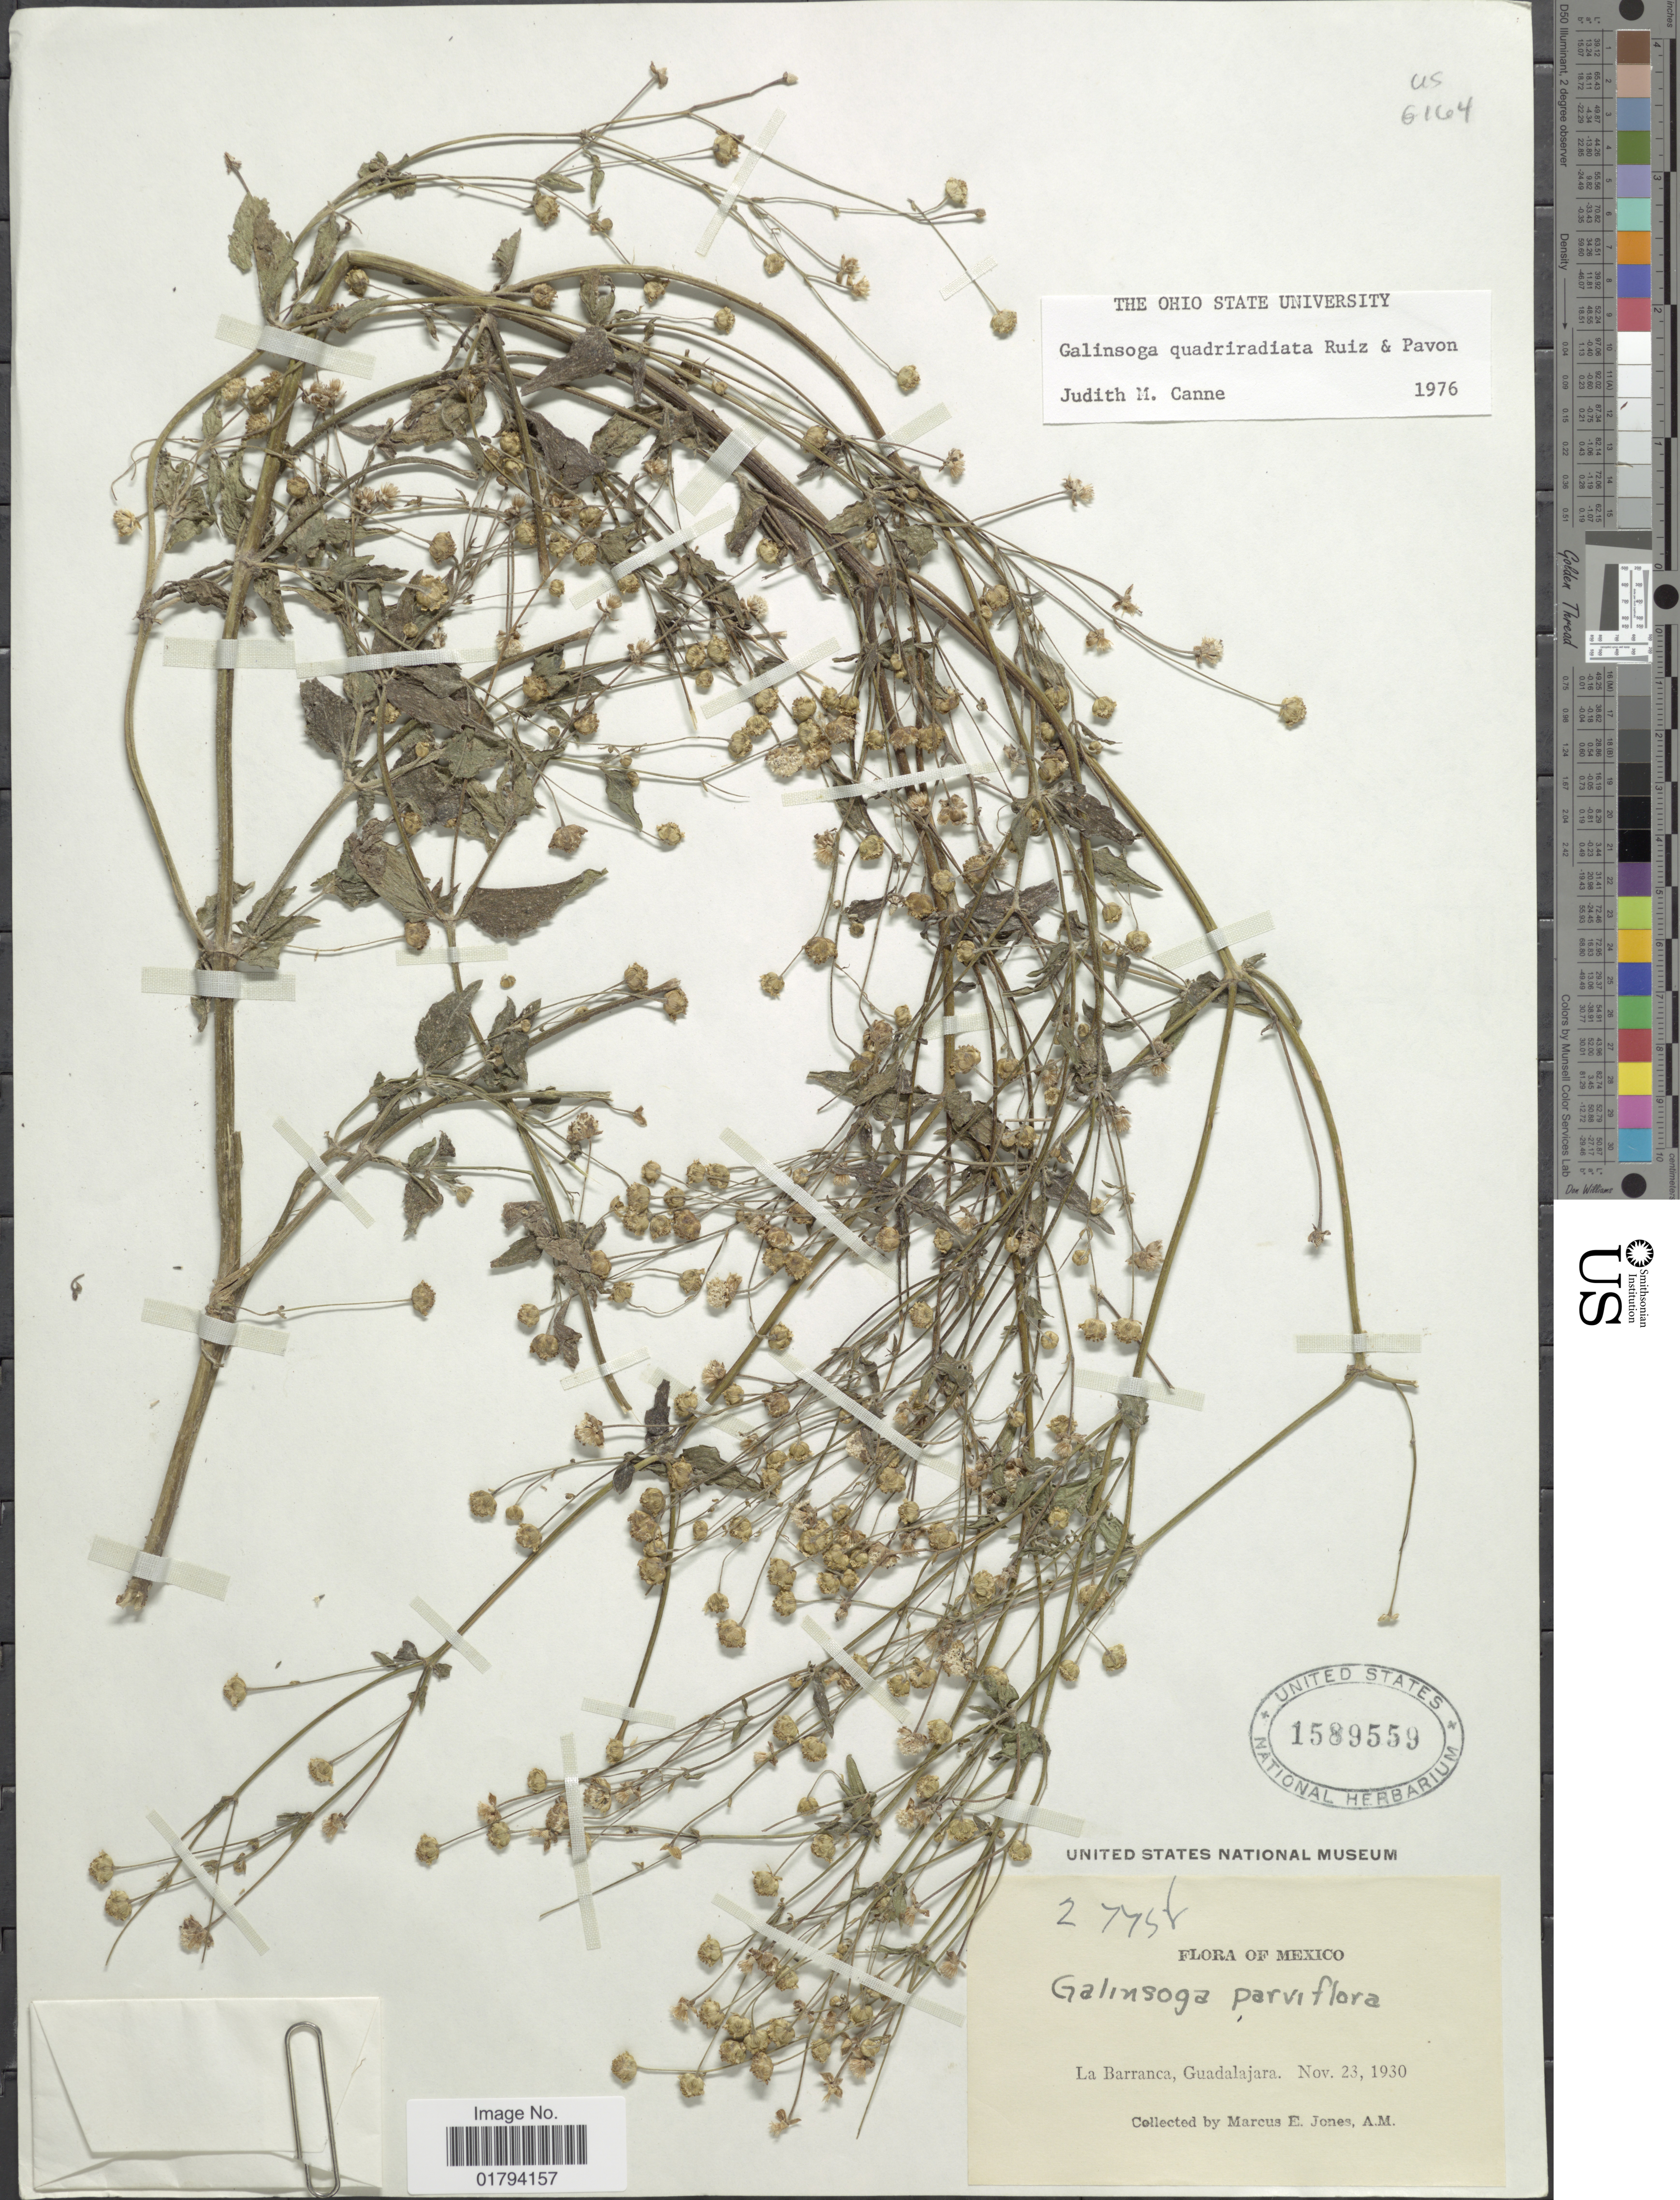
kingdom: Plantae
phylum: Tracheophyta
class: Magnoliopsida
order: Asterales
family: Asteraceae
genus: Galinsoga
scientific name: Galinsoga quadriradiata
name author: Ruiz & Pav.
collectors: M. E. Jones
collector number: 27756*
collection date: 1930-11-23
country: Mexico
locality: La Barranca, Guadalajara.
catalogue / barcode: US 1589559